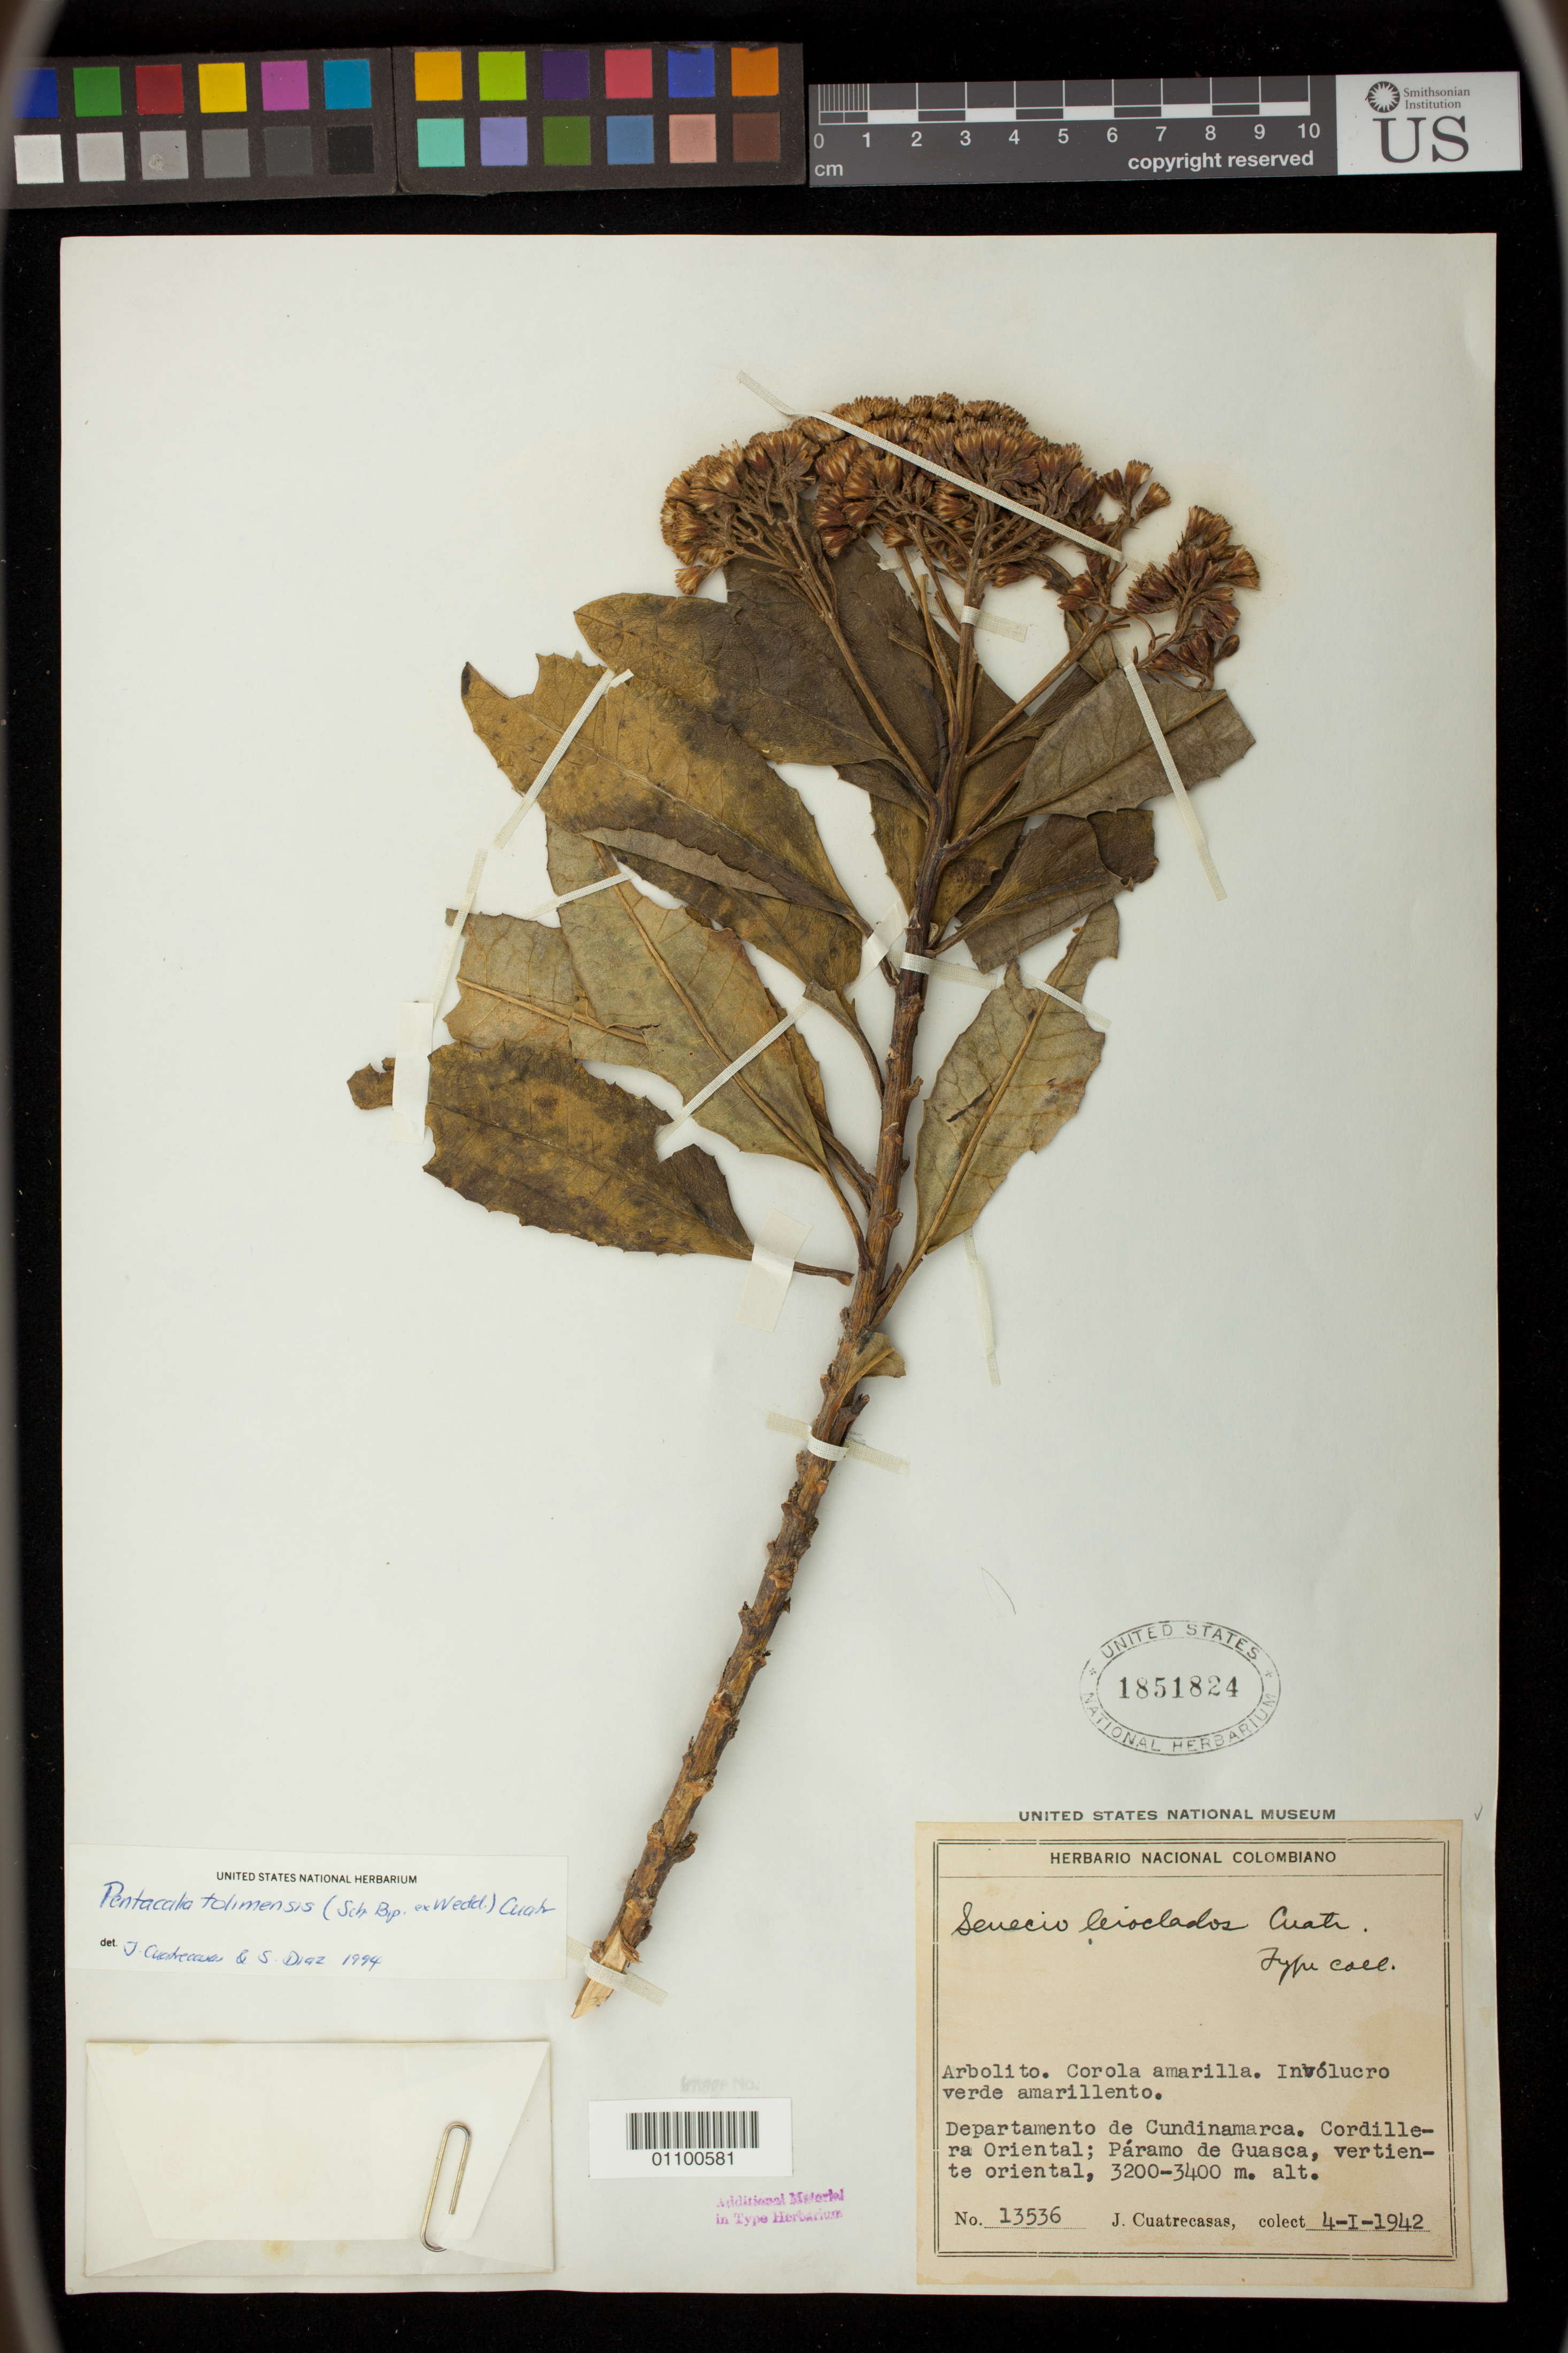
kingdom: Plantae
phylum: Tracheophyta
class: Magnoliopsida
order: Asterales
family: Asteraceae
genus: Senecio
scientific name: Senecio leioclados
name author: Cuatrec.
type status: Isotype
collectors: J. Cuatrecasas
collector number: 13536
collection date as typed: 04 Jan 1942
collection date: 1942-01-04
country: Colombia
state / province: Cundinamarca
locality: Cordillera Oriental; Páramo de Guasca, vertiente oriental.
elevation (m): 3200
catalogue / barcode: US 1851824